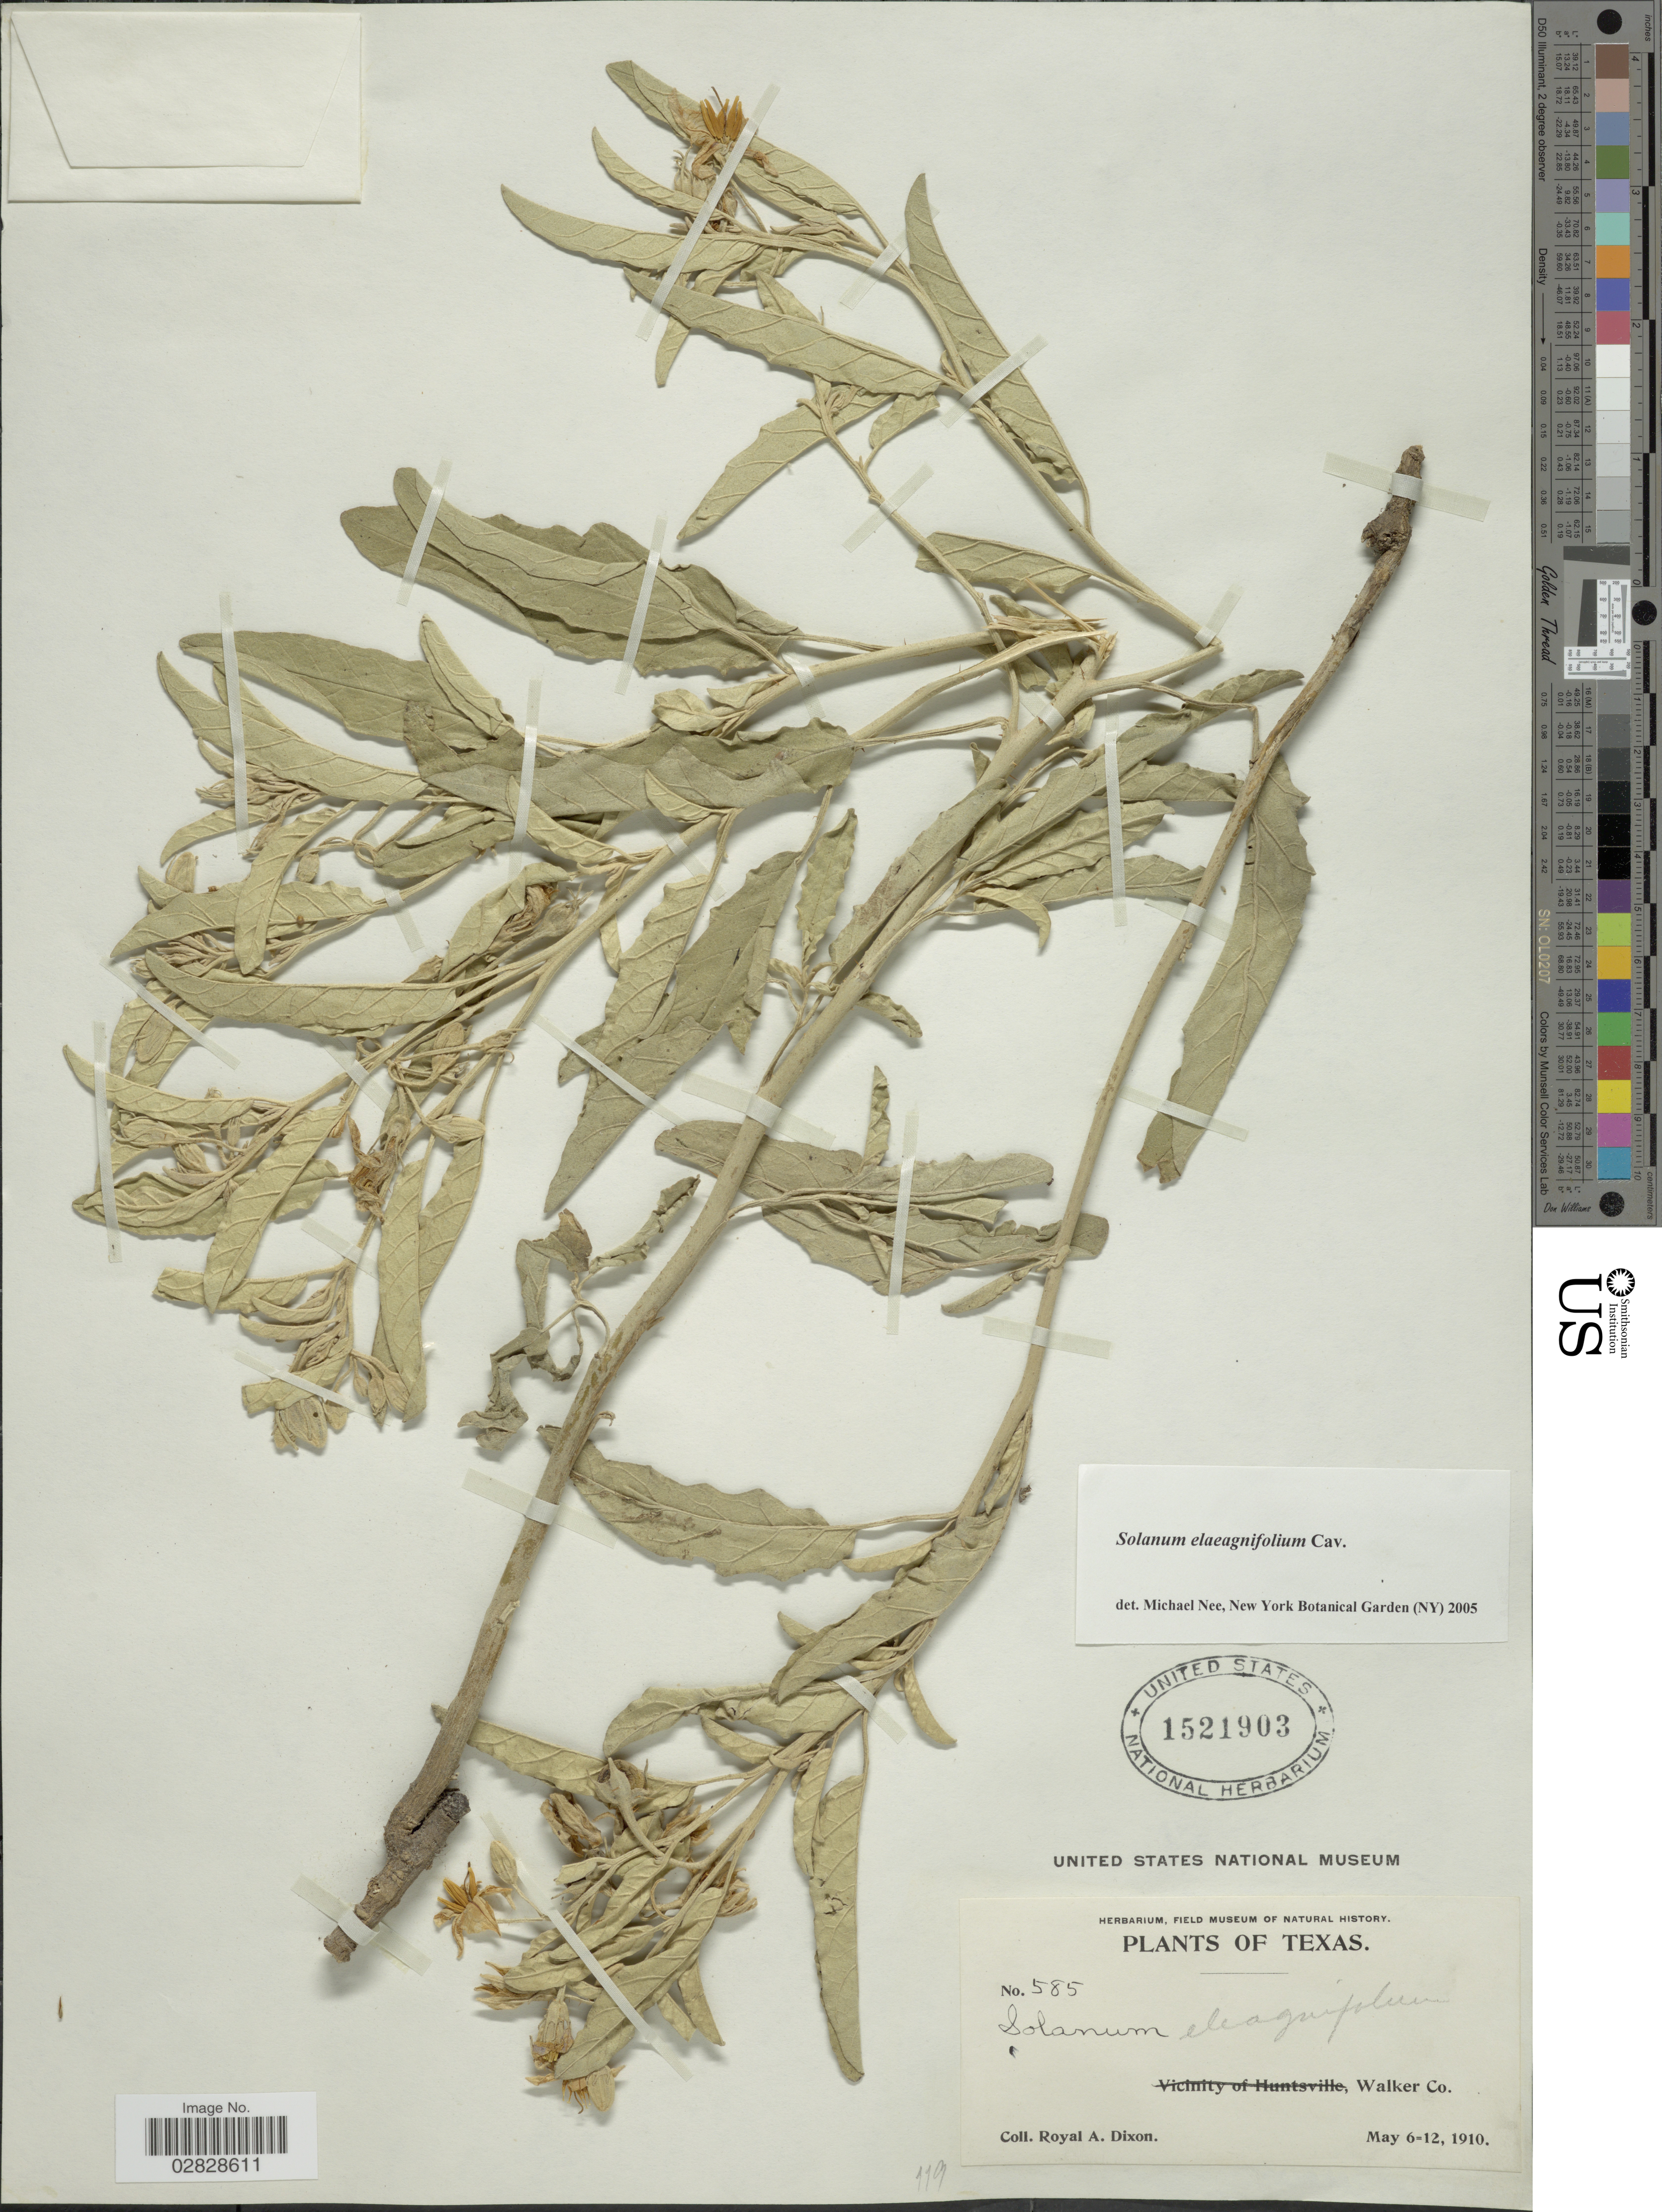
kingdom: Plantae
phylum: Tracheophyta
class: Magnoliopsida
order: Solanales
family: Solanaceae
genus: Solanum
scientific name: Solanum elaeagnifolium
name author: Cav.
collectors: R. A. Dixon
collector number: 585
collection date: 1910-05-06/1910-05-12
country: United States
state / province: Texas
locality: Walker Co.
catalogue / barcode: US 1521903